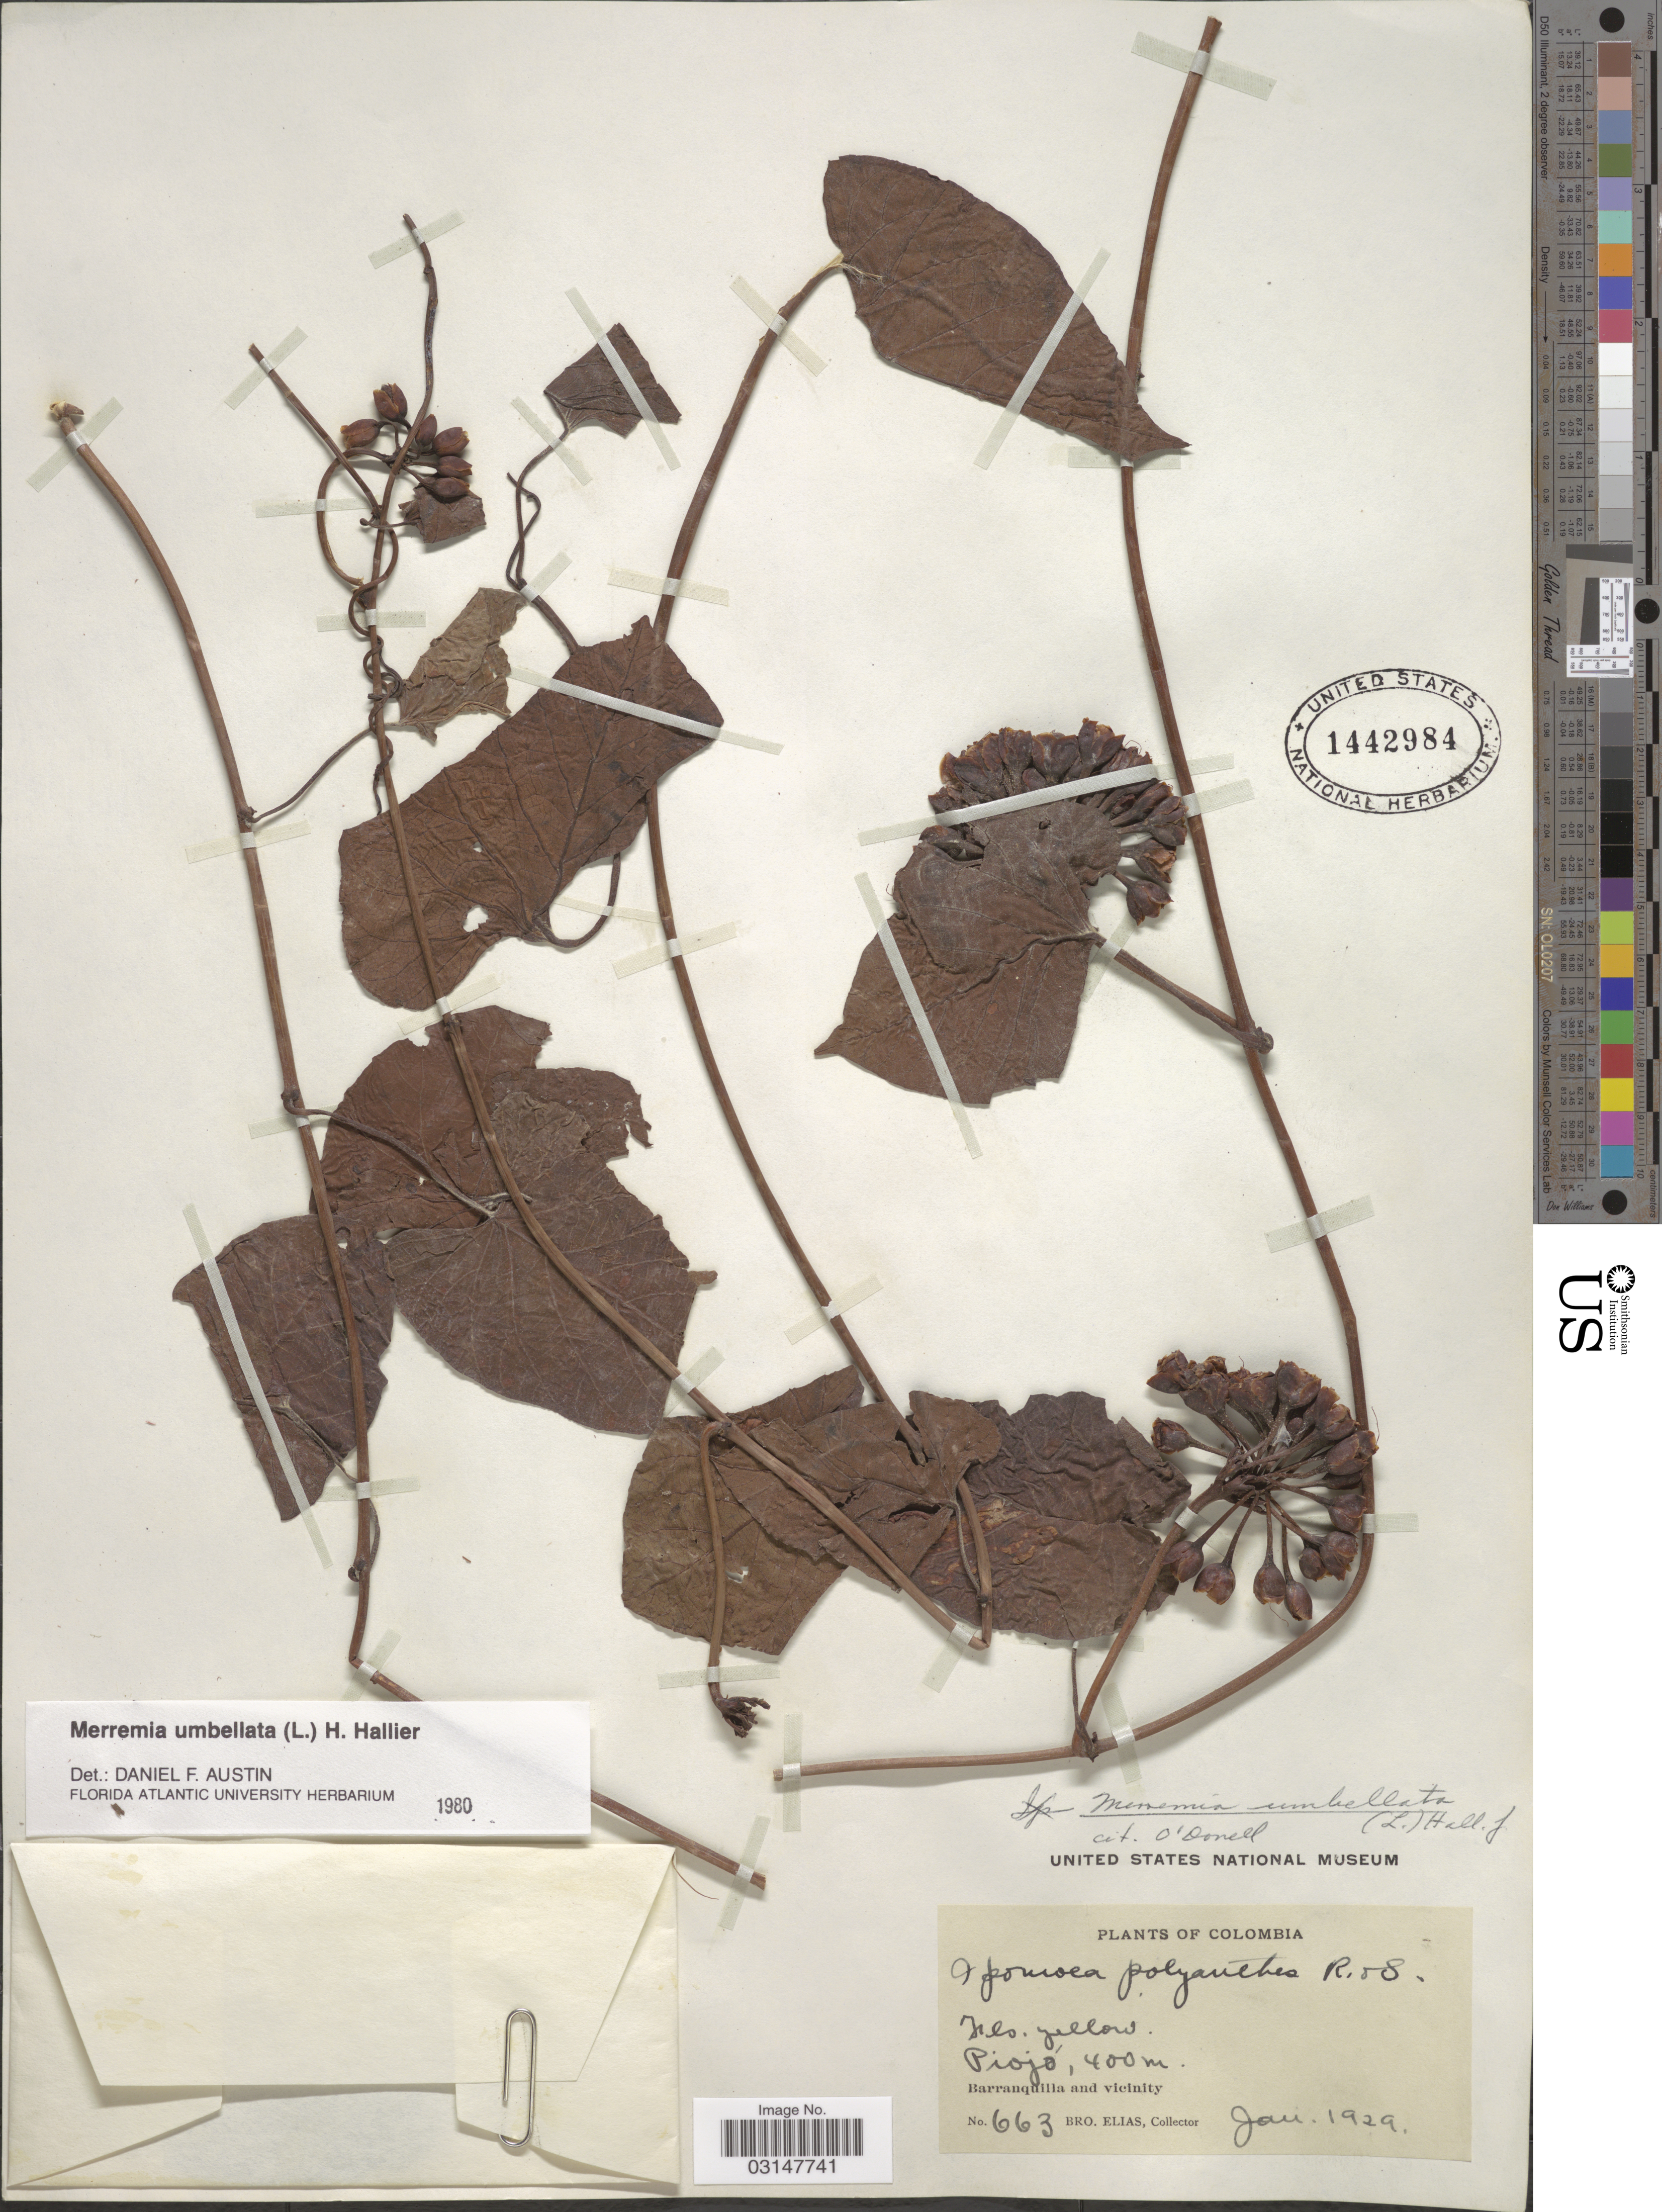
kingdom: Plantae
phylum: Tracheophyta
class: Magnoliopsida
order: Solanales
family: Convolvulaceae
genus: Camonea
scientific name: Camonea umbellata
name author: (L.) A. R. Simões & Staples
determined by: Strong, Mark T., (BOT), Smithsonian Institution - National Museum of Natural History (UNITED STATES)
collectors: Bro. Elias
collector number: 663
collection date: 1929-01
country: Colombia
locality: Piojó. Barranquilla and vicinity.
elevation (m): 400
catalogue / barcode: US 1442984